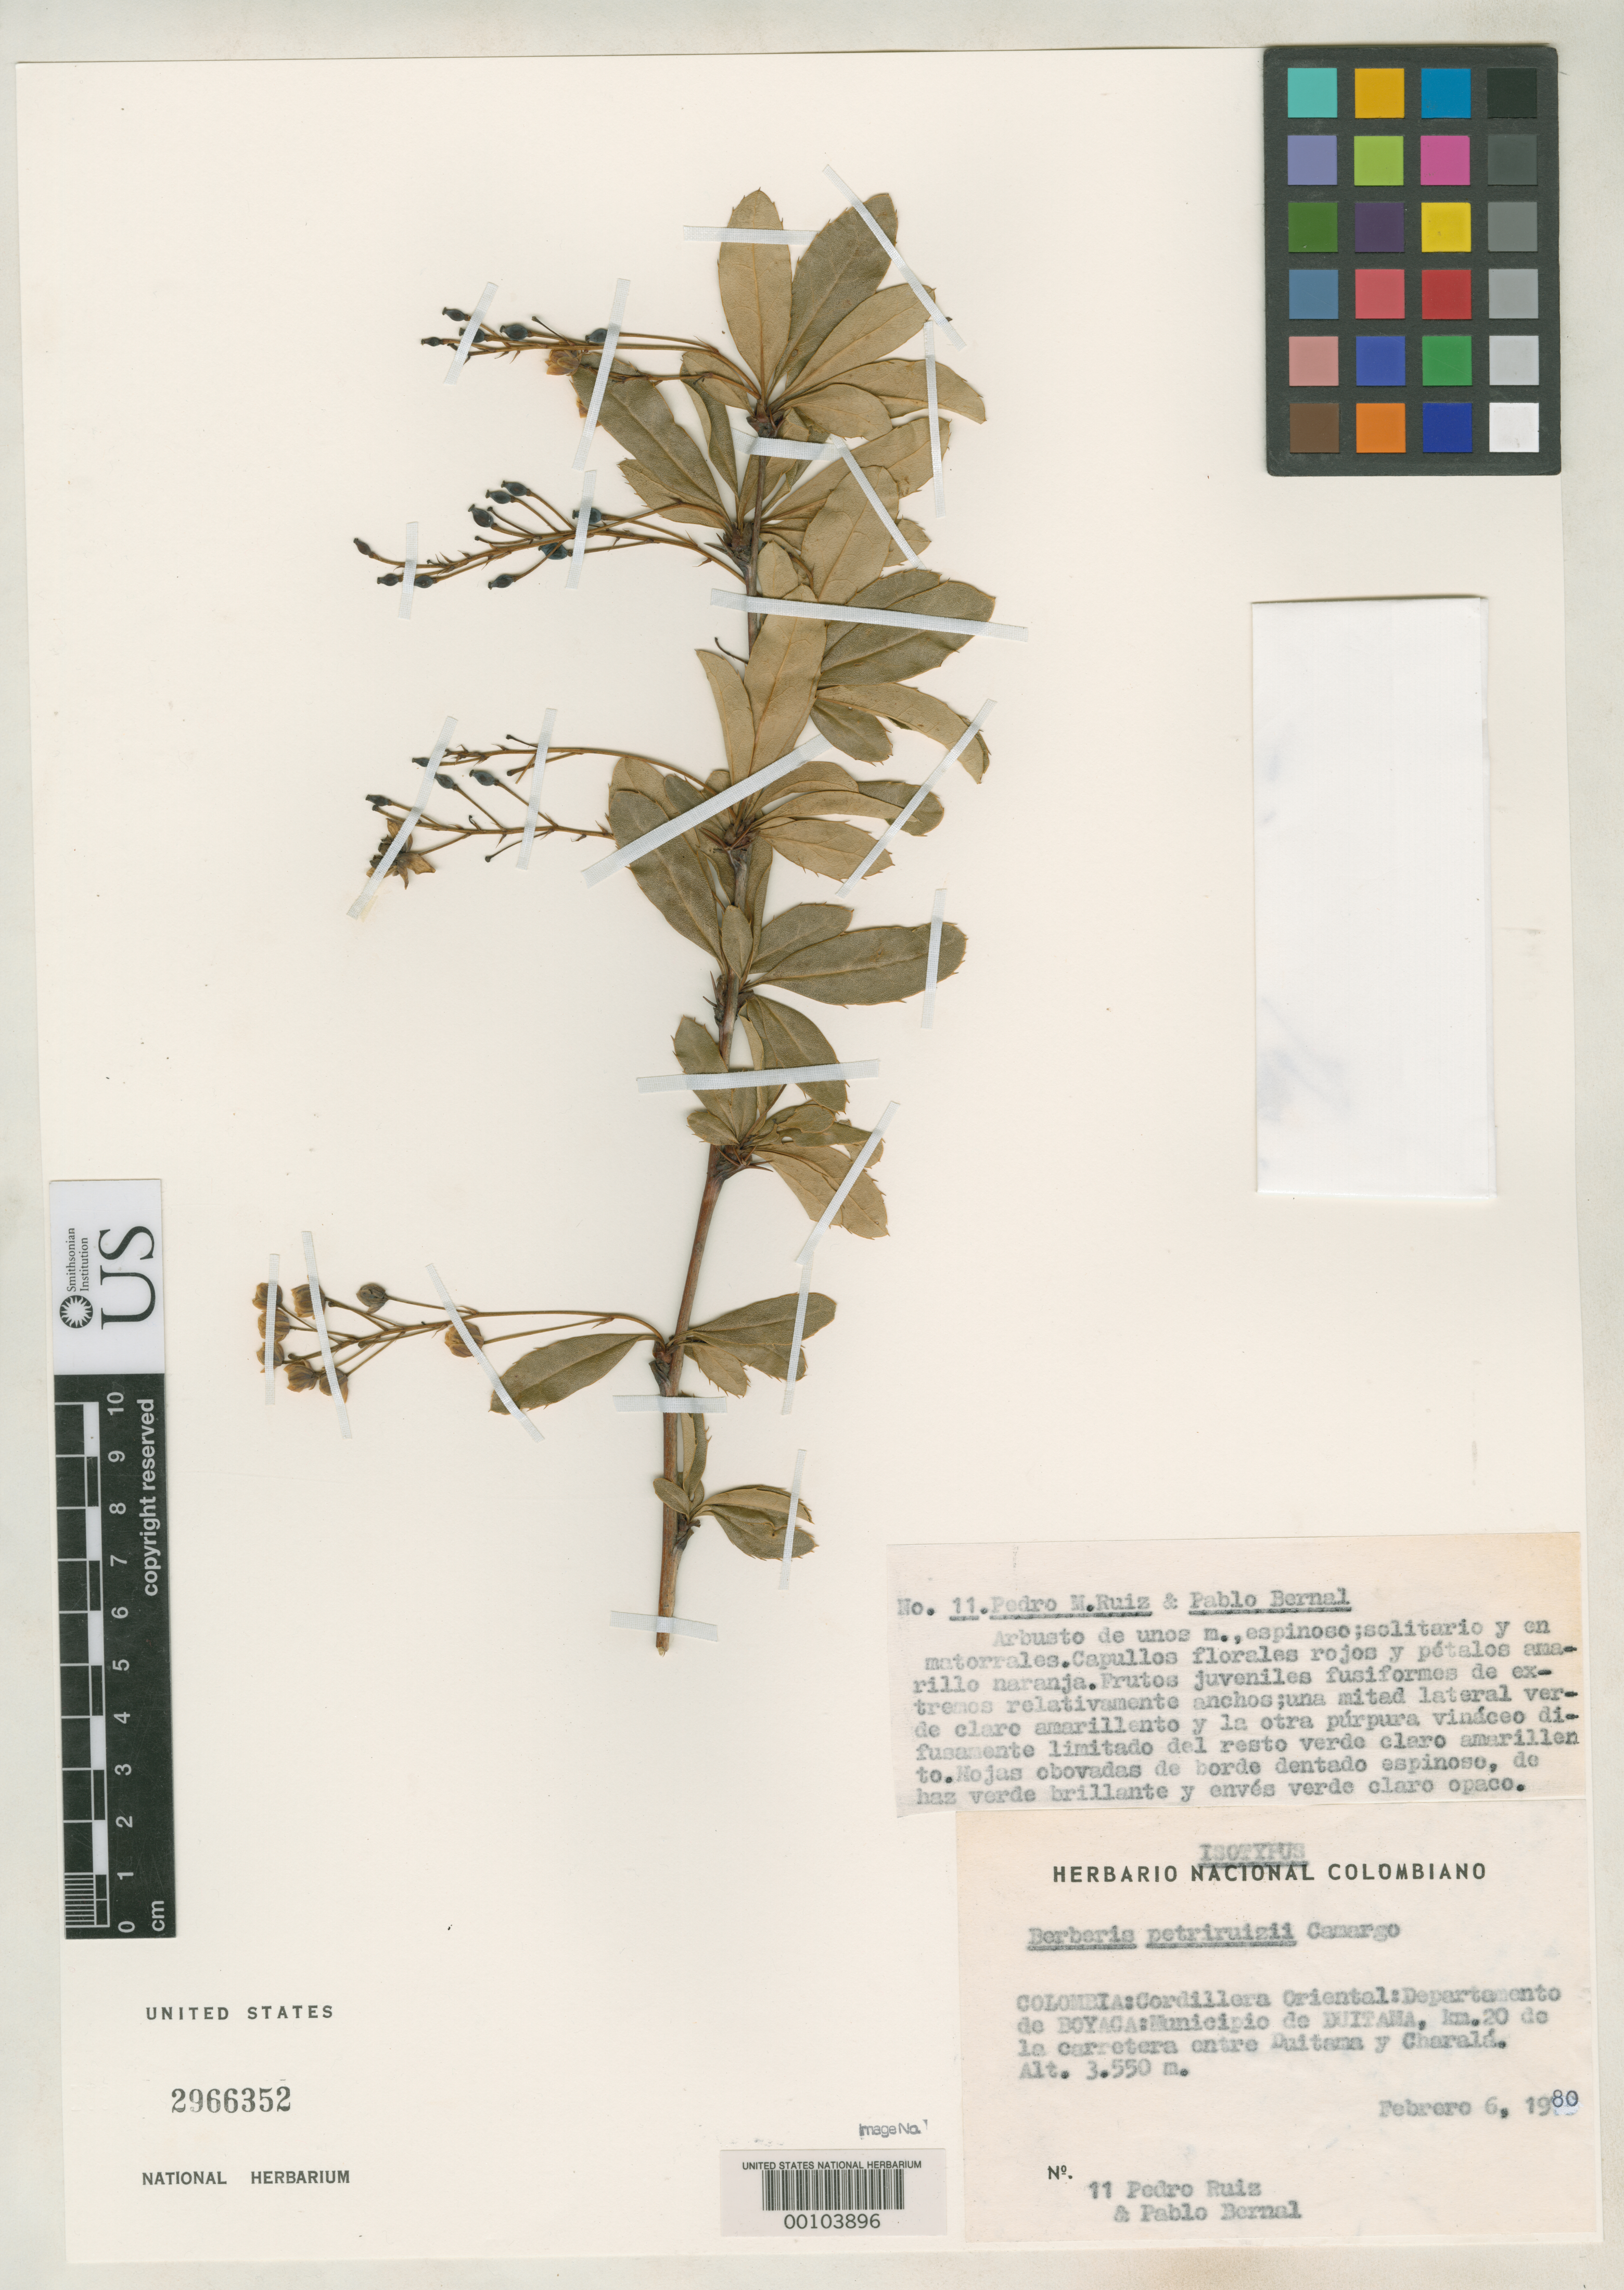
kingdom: Plantae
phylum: Tracheophyta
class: Magnoliopsida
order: Ranunculales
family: Berberidaceae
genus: Berberis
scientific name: Berberis petriruizii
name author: L.A. Camargo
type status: Isotype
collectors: P. Ruiz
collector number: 11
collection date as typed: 06 Feb 1980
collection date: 1980-02-06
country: Colombia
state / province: Boyacá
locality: Duitama, Cordillera Oriental.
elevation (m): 3550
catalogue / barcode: US 2966352